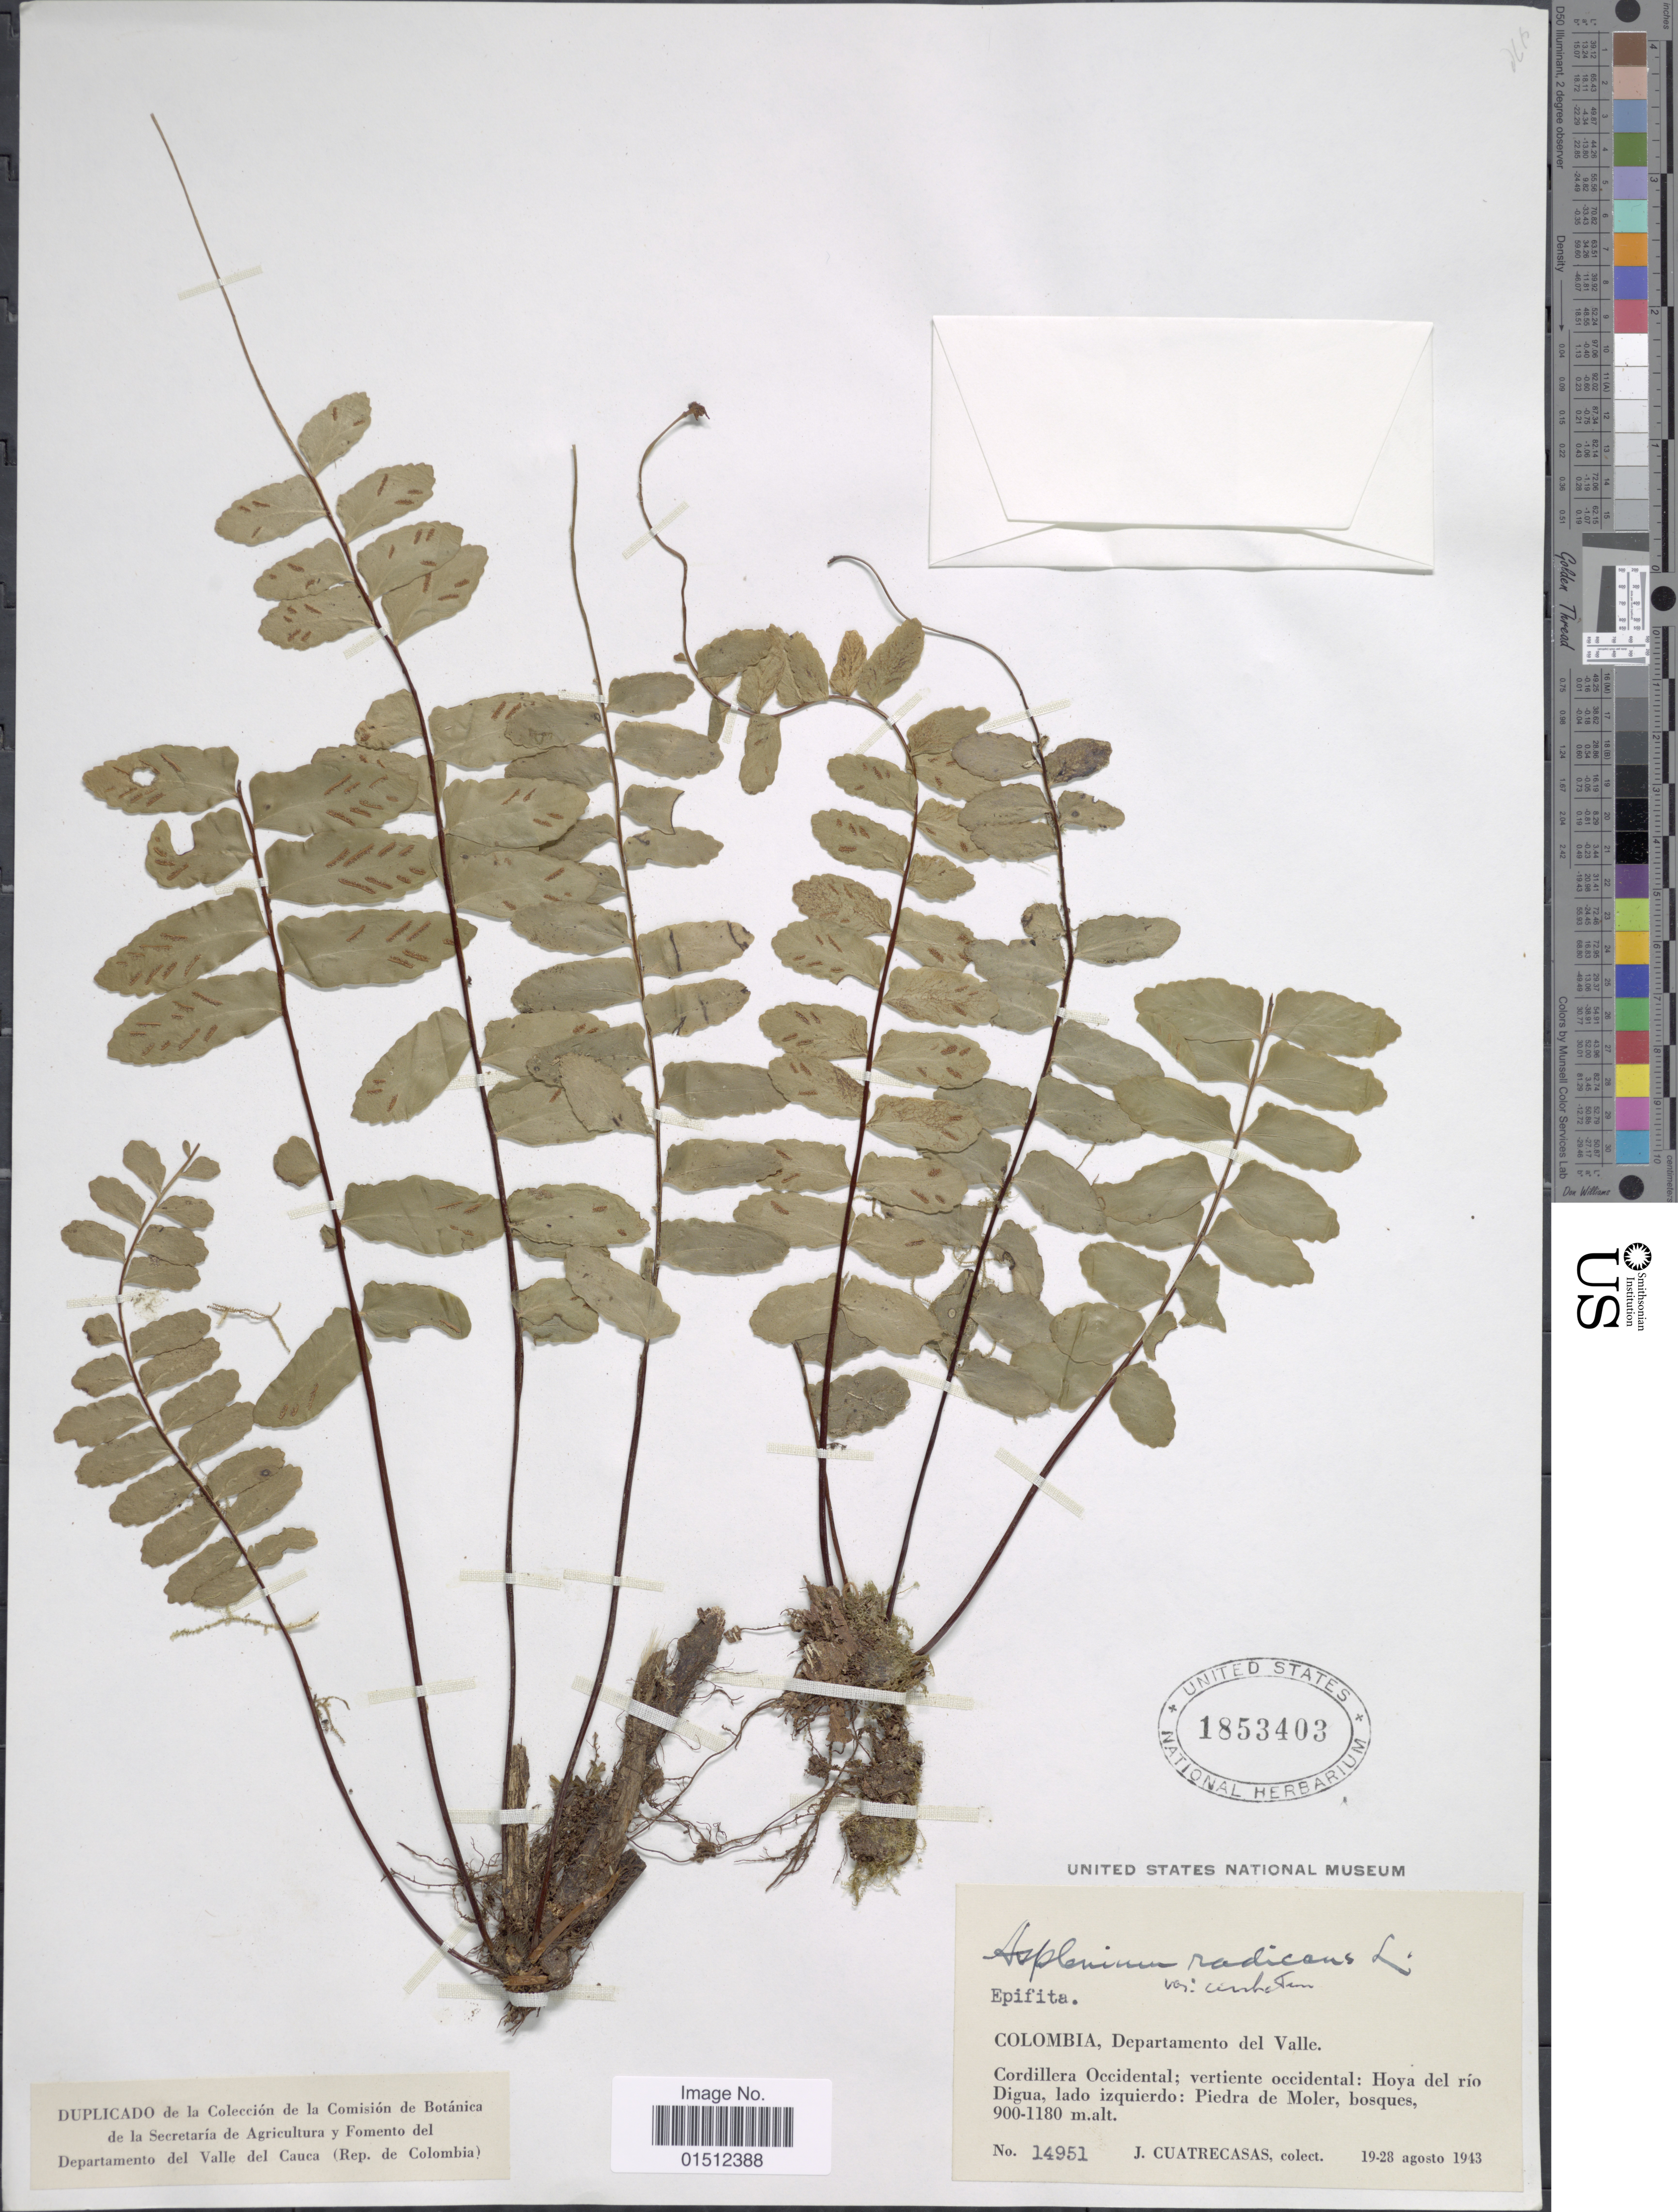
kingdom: Plantae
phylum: Tracheophyta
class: Polypodiopsida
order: Polypodiales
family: Aspleniaceae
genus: Asplenium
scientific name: Asplenium radicans var. cirrhatum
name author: (Rich. ex Willd.) Rosenst.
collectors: J. Cuatrecasas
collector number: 14951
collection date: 1943-08-19/1943-08-28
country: Colombia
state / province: Valle del Cauca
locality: Colombia, Departamento del Valle. Cordillera Occidental; vertiente occidental; Hoya del rio Digue, lado izquierdo: Piedra de Moler.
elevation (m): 900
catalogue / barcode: US 1853403